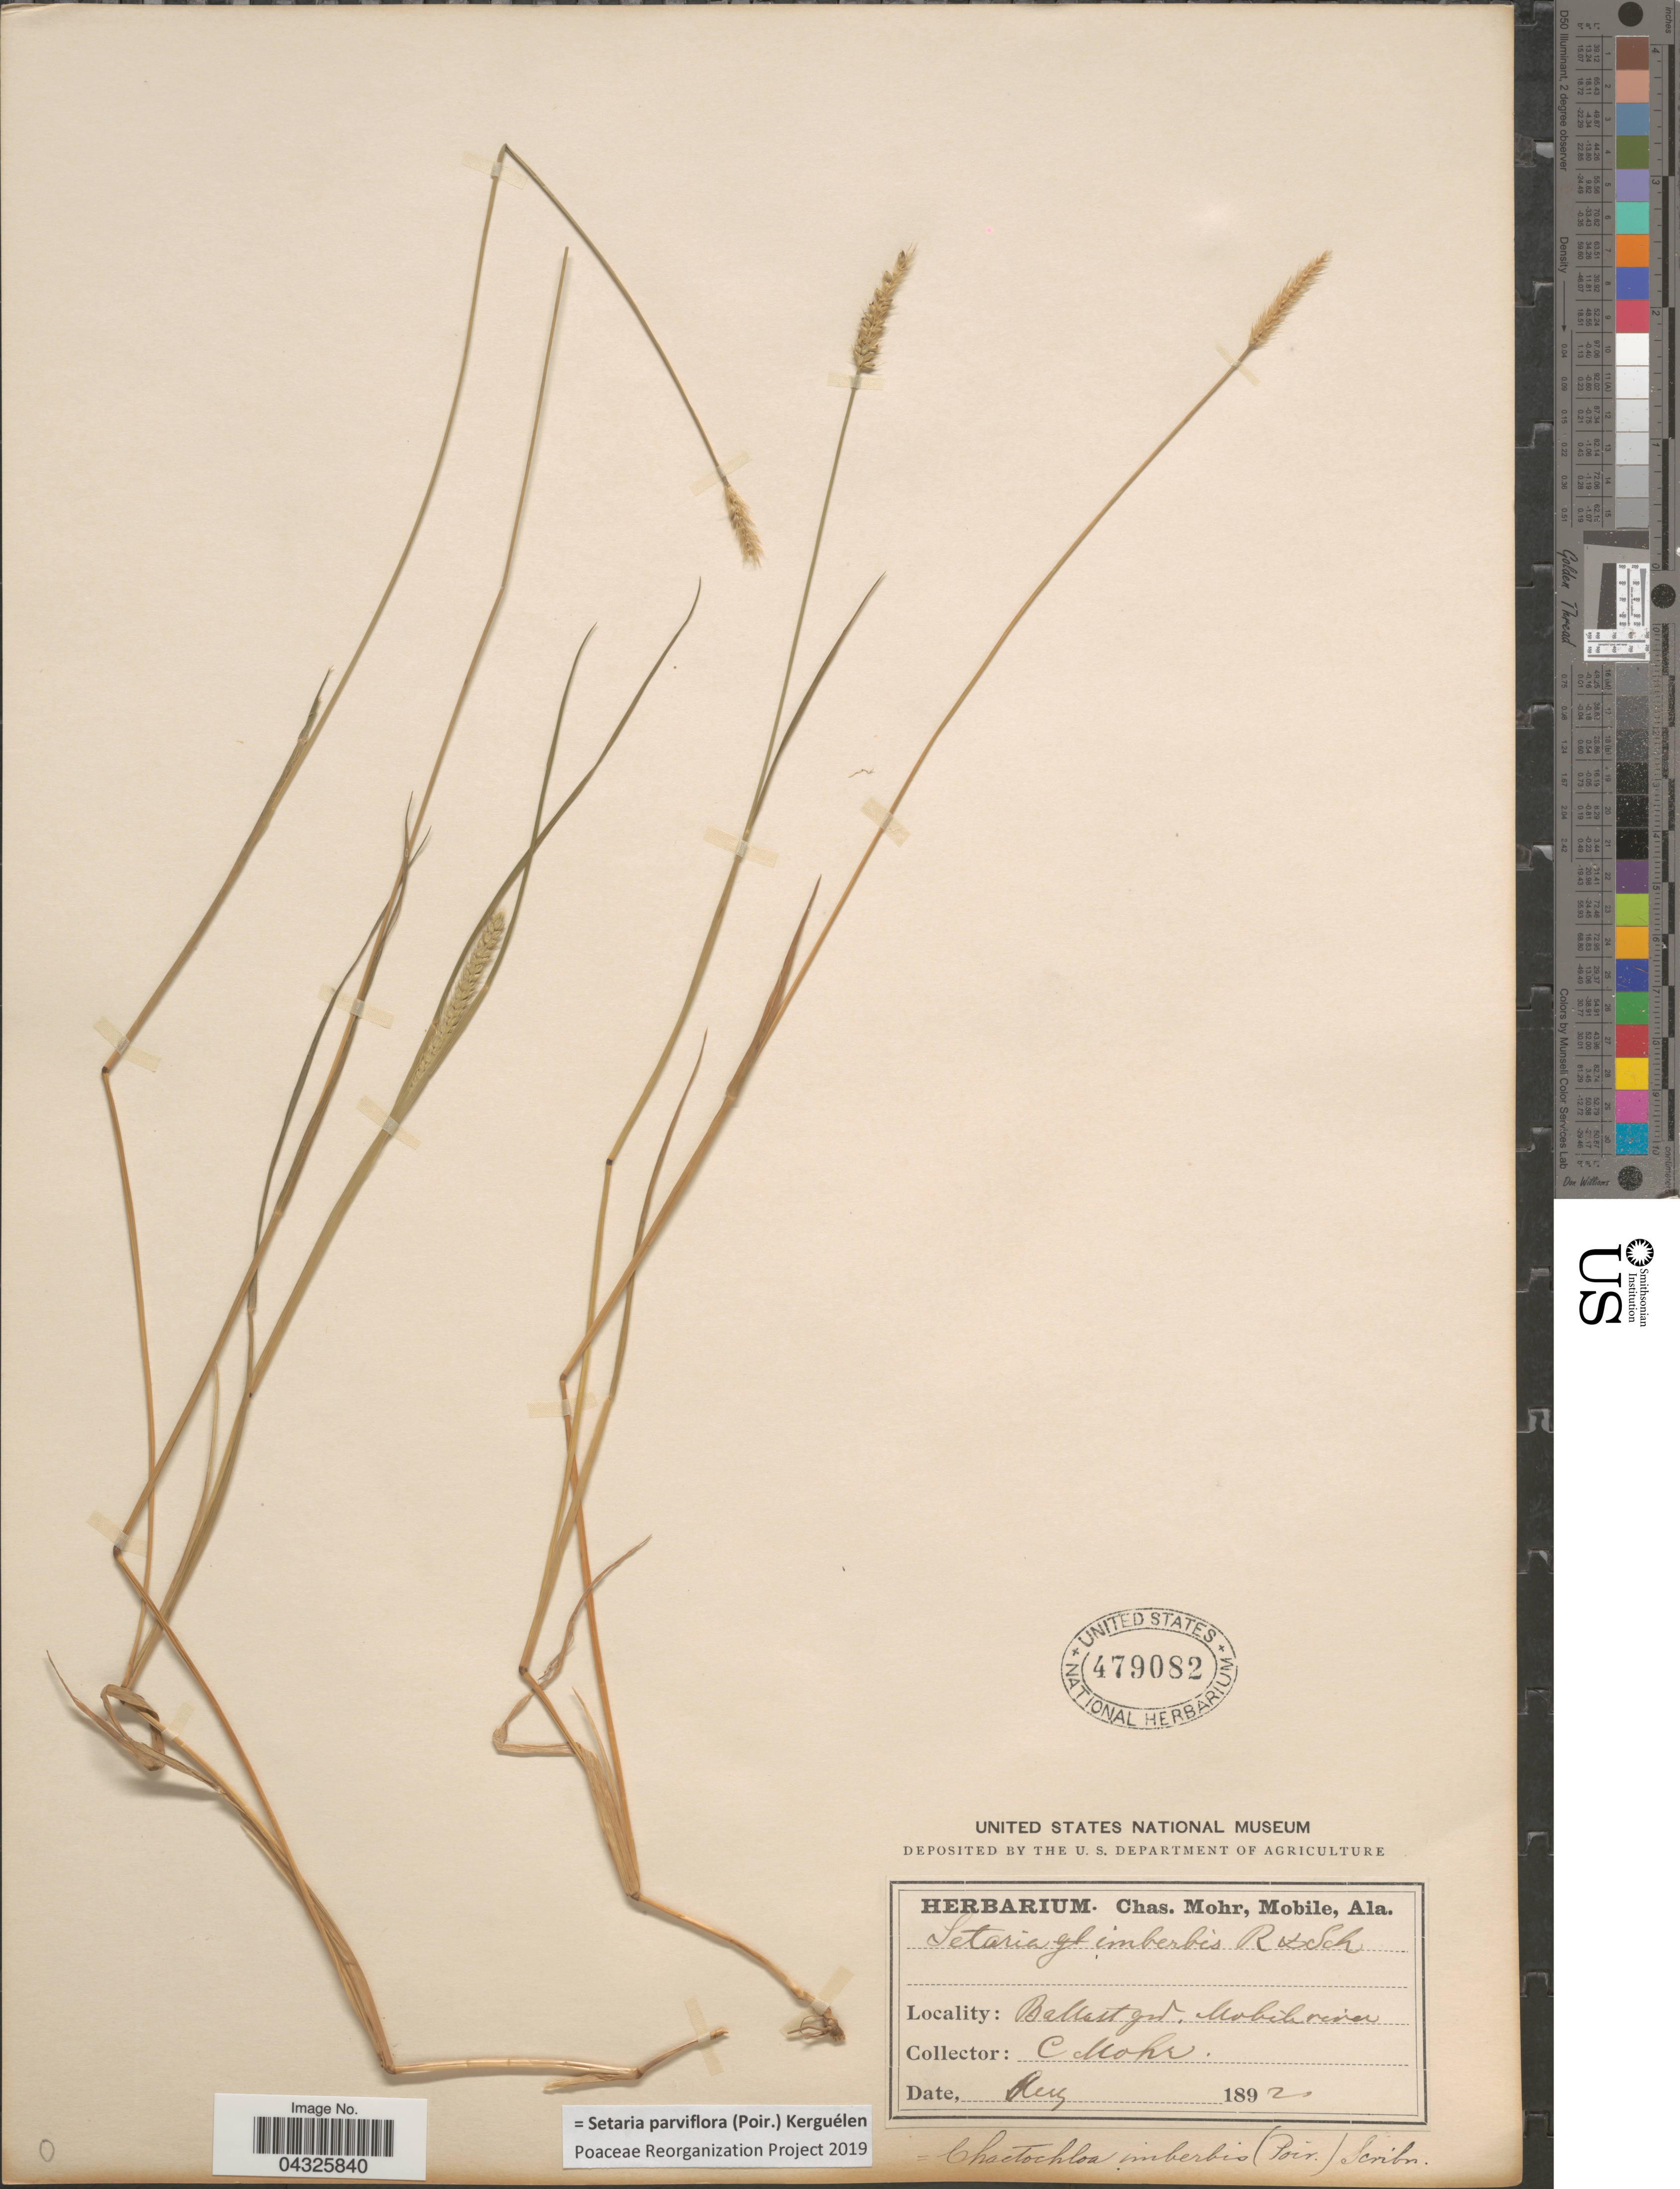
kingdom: Plantae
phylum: Tracheophyta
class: Liliopsida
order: Poales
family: Poaceae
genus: Setaria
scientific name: Setaria parviflora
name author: (Poir.) Kerguélen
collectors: Mohr, C. T. (herbarium)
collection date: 1892-08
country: United States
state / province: Alabama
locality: Ballast grd. Mobile river.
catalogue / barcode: US 479082